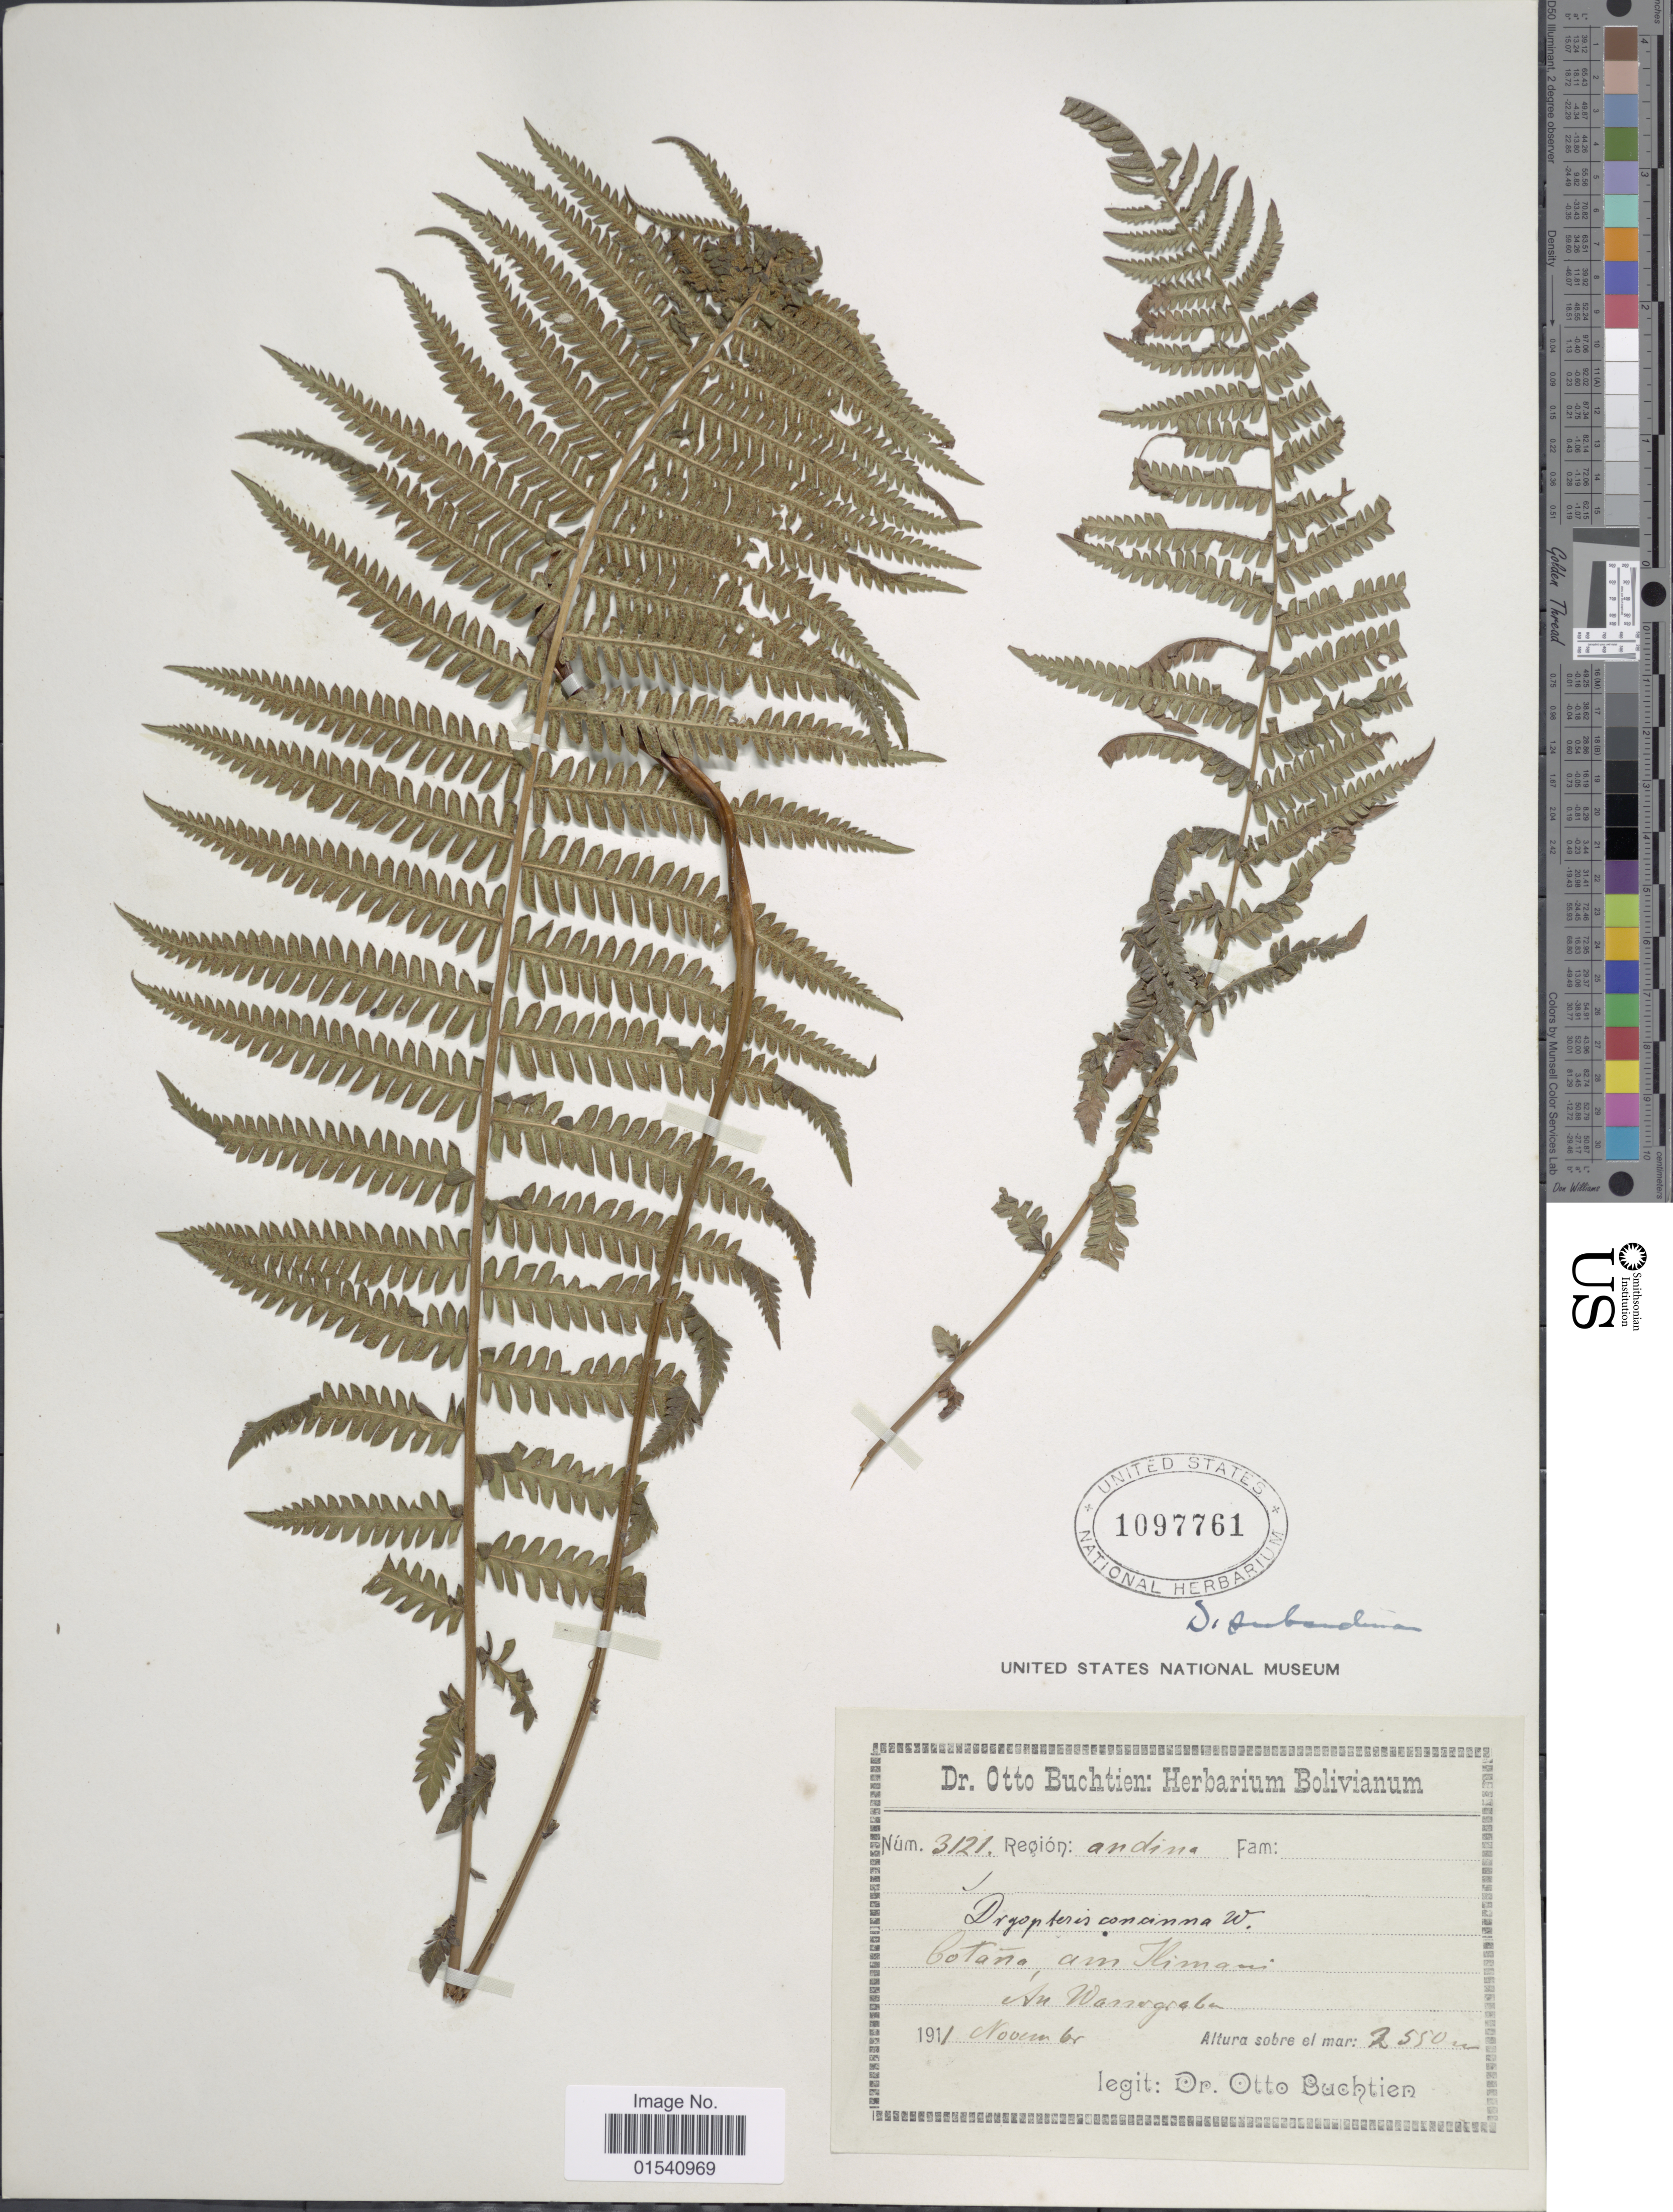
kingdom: Plantae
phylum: Tracheophyta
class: Polypodiopsida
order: Polypodiales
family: Thelypteridaceae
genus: Amauropelta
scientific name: Amauropelta rufa (Poir.) comb. nov., ined 2015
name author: (Poir.)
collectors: O. Buchtien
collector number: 3121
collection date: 1911-11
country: Bolivia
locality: Cotaña at the Illimani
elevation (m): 2550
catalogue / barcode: US 1097761